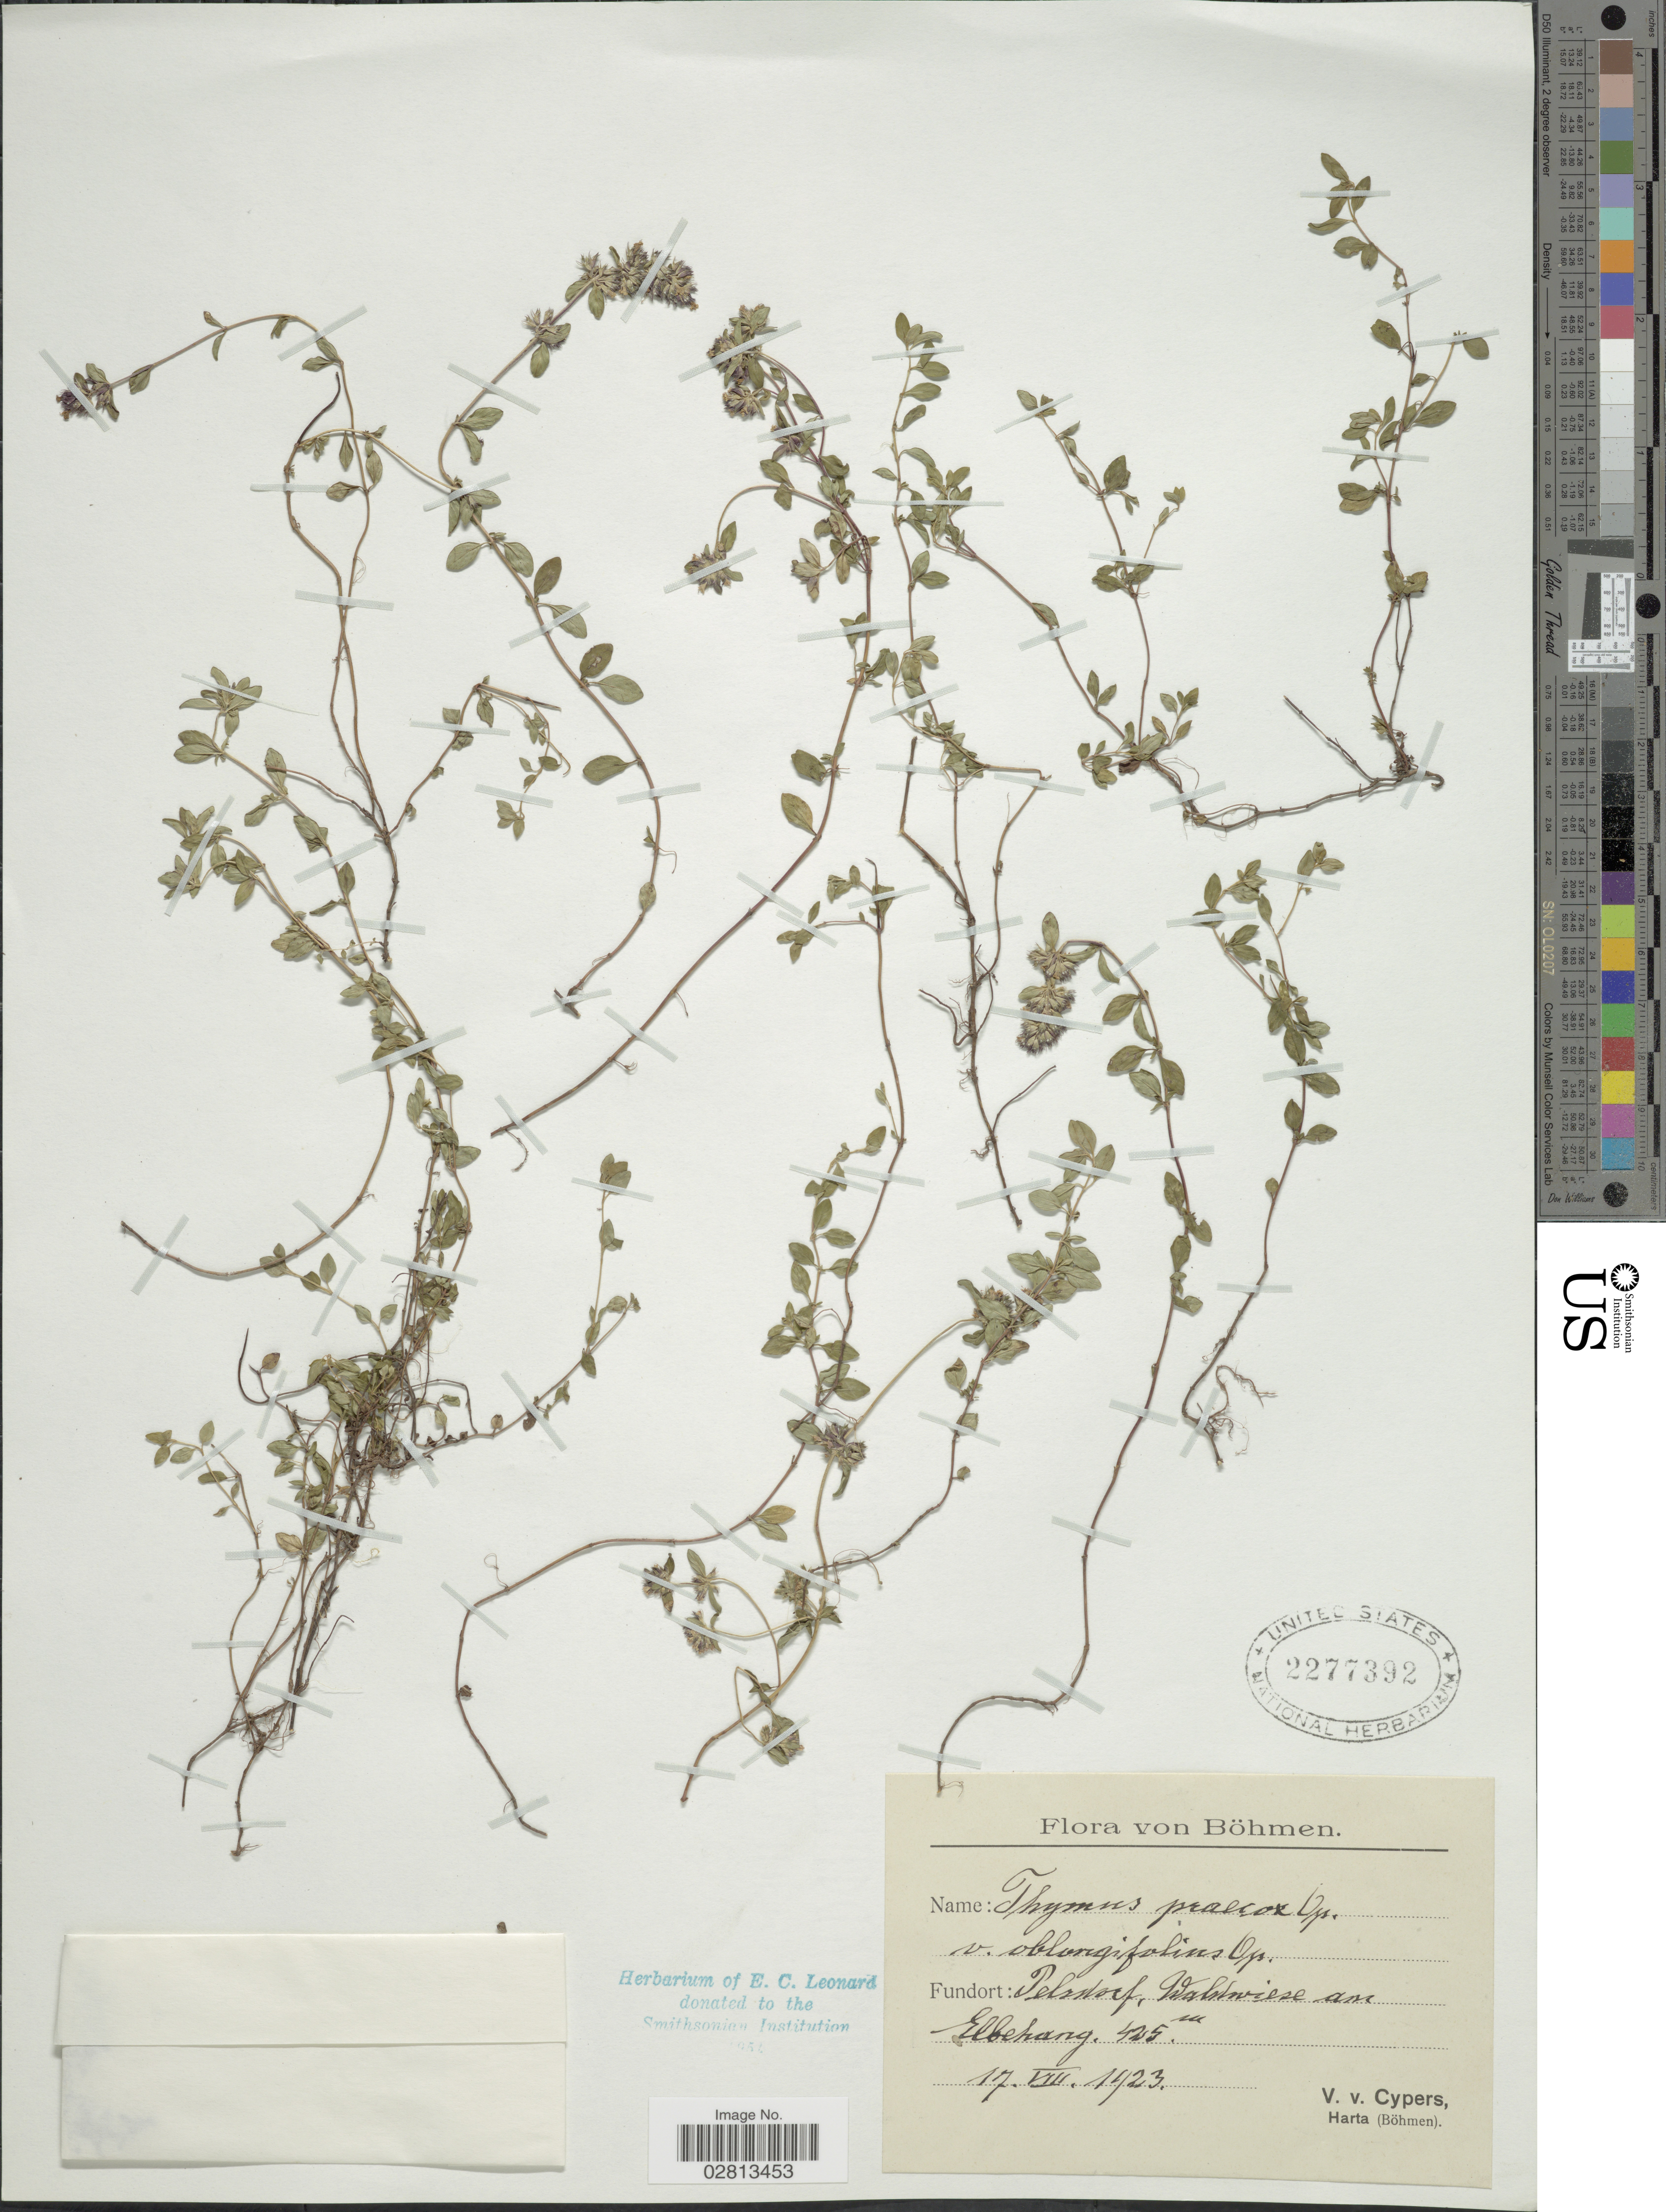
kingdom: Plantae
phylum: Tracheophyta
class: Magnoliopsida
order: Lamiales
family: Lamiaceae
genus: Thymus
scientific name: Thymus praecox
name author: Opiz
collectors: V. Cypers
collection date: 1923-08-17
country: Czechia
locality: Böhmen. Pelsdorf, waldwiese am Elbehang [interpreted]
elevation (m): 425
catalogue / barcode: US 2277392